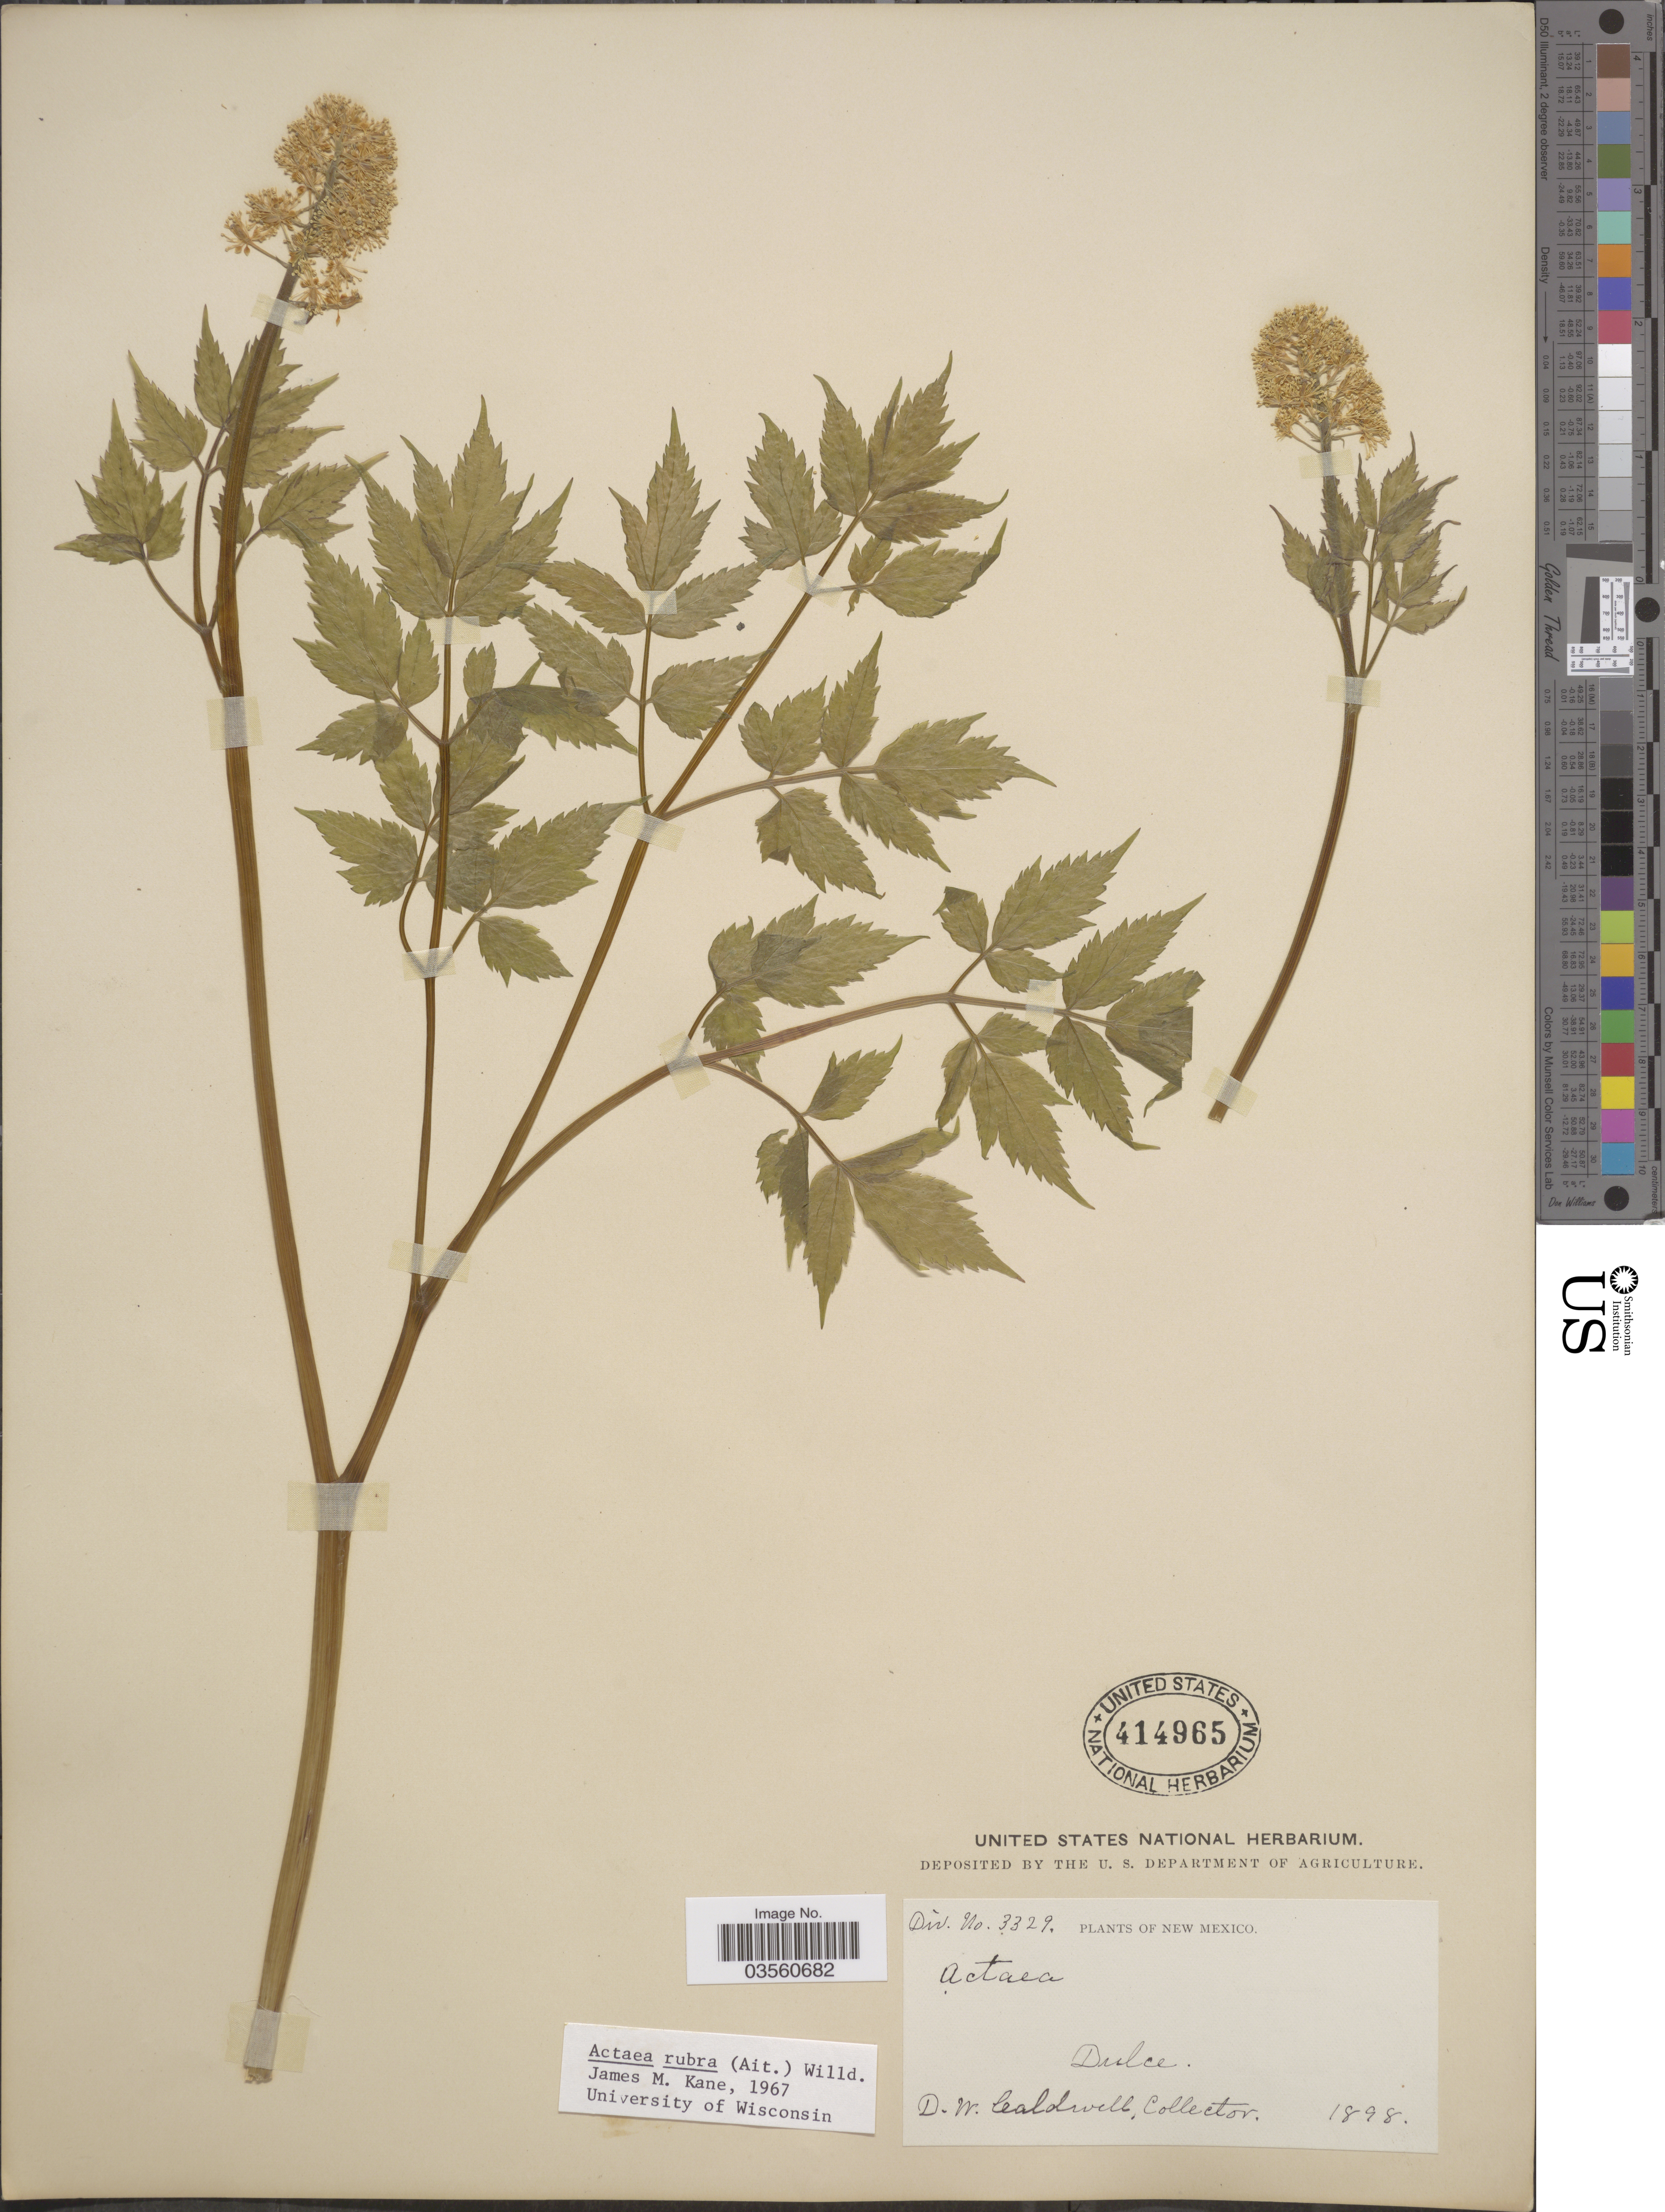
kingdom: Plantae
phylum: Tracheophyta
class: Magnoliopsida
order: Ranunculales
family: Ranunculaceae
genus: Actaea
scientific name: Actaea rubra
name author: (Aiton) Willd.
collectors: D. Caldwell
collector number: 3329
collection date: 1898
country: United States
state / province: New Mexico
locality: Dulce.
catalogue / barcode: US 414965